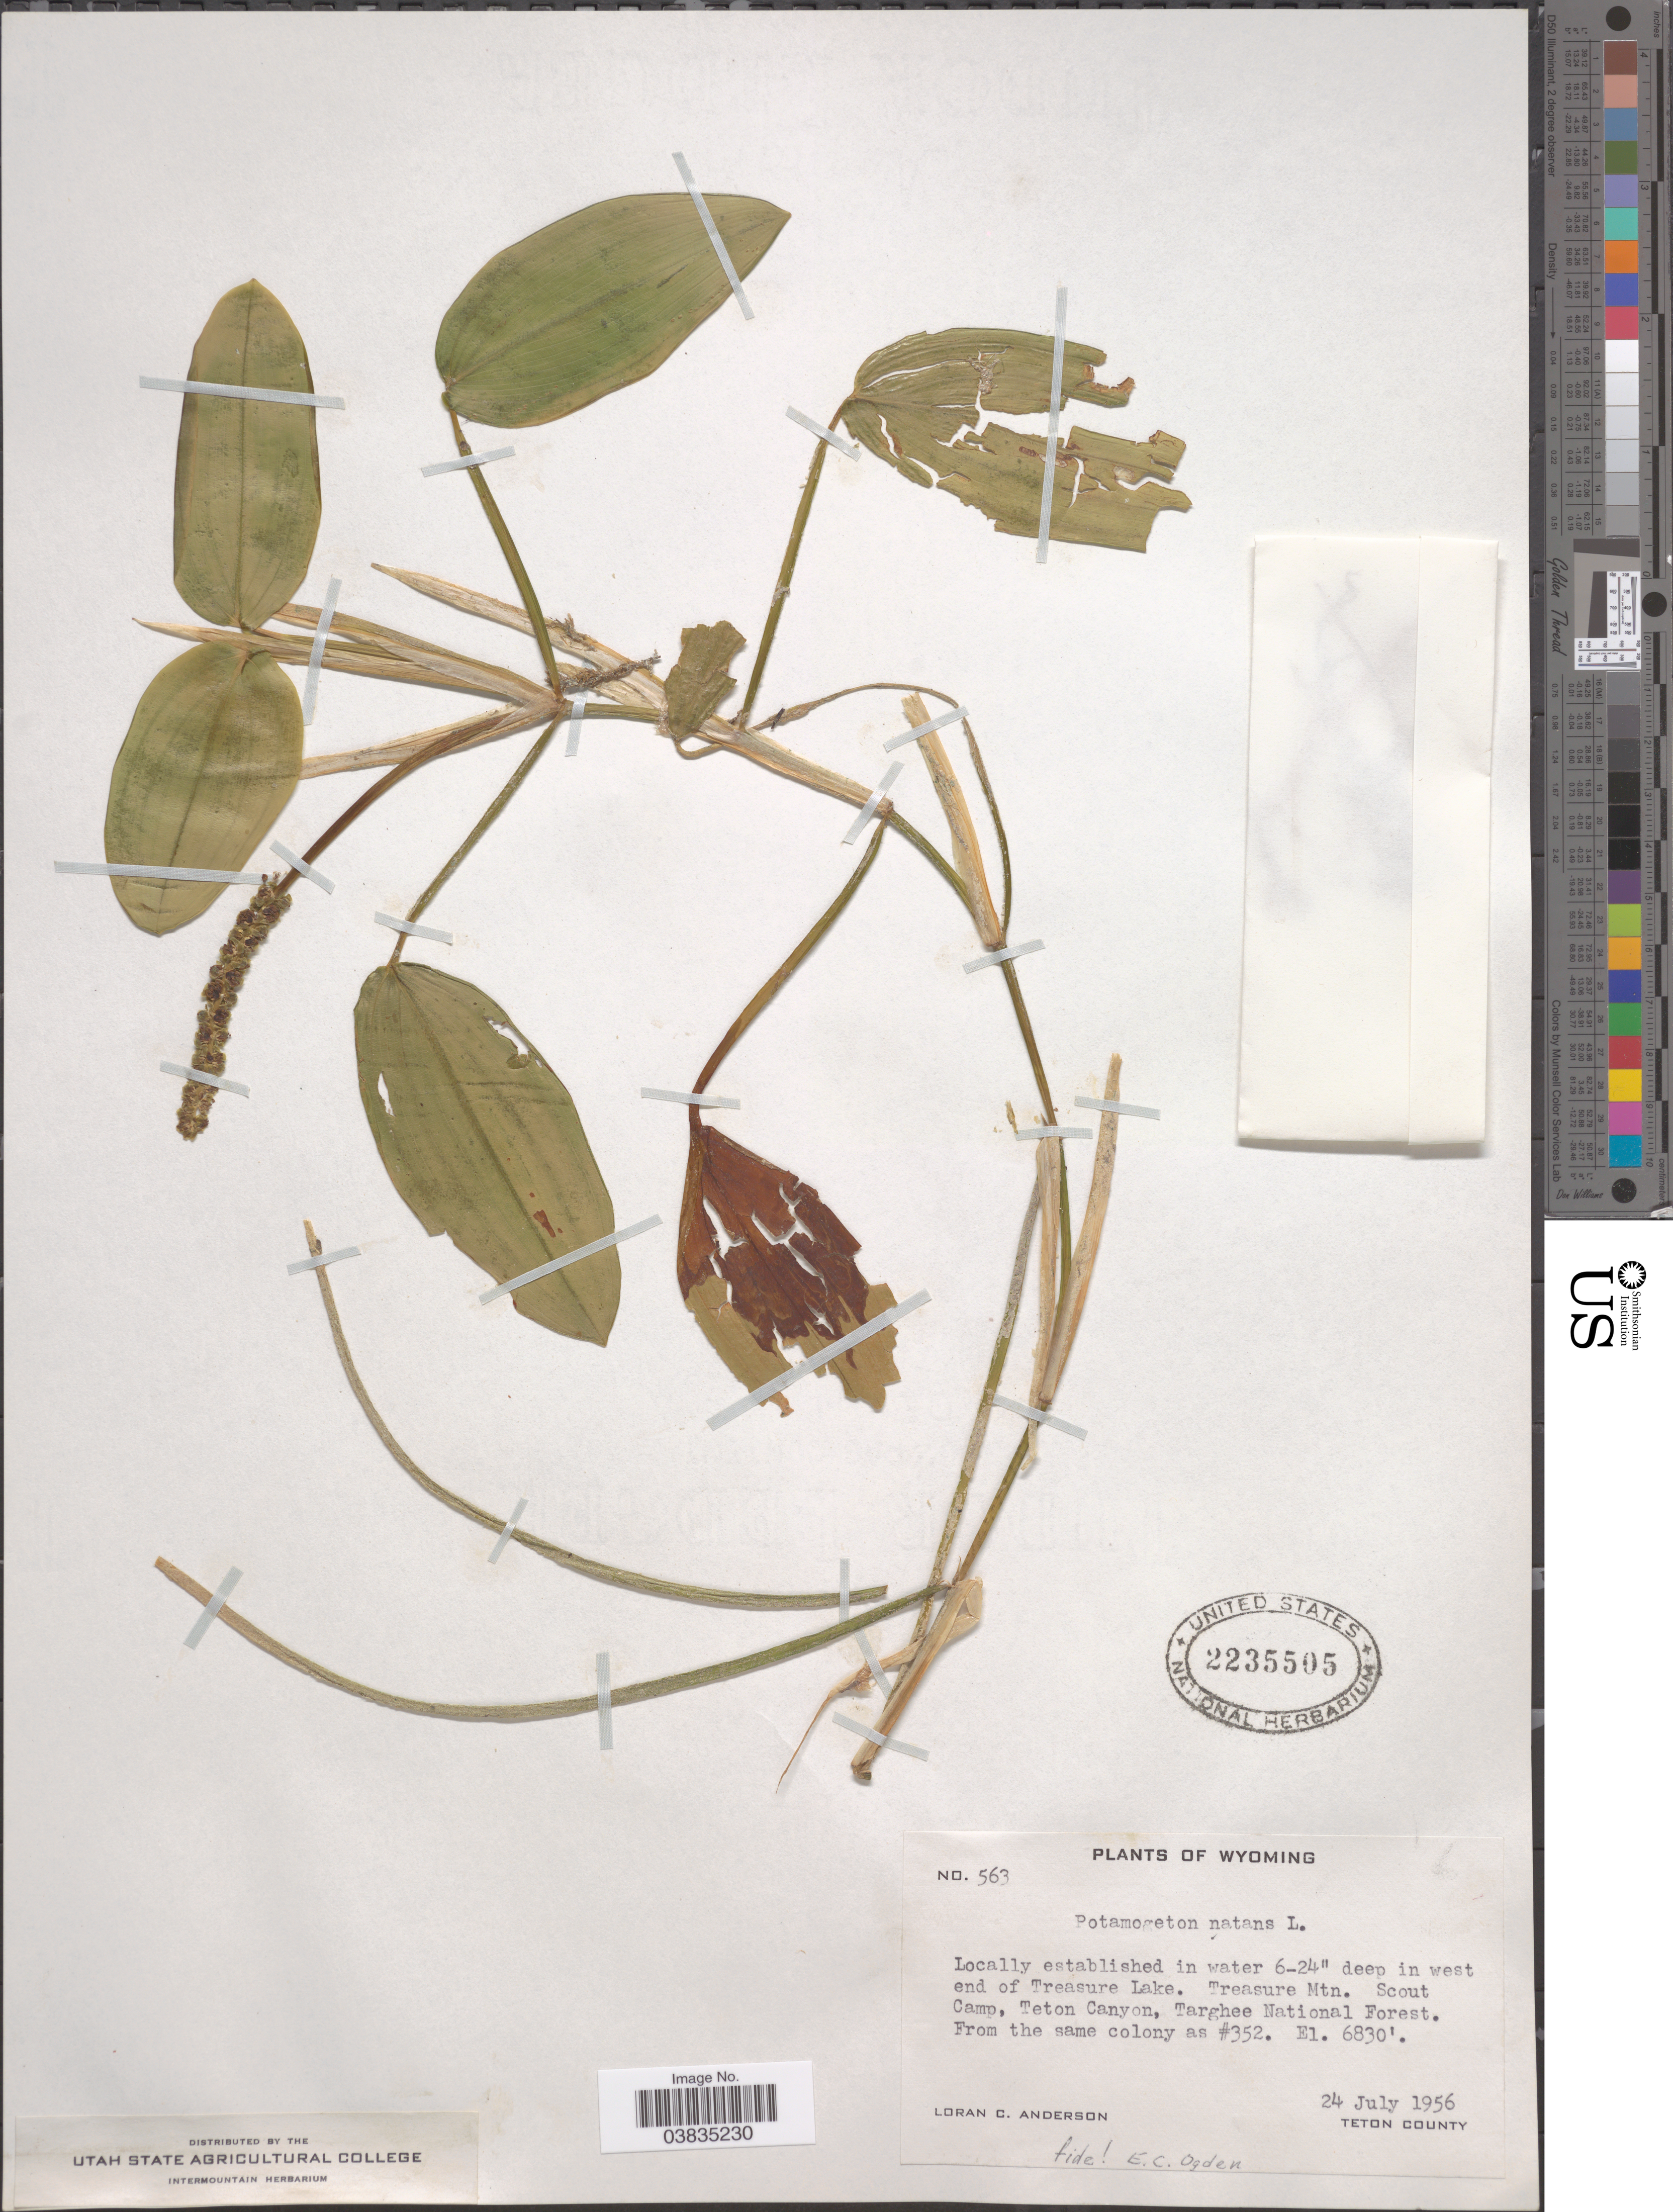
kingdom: Plantae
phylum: Tracheophyta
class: Liliopsida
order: Alismatales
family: Potamogetonaceae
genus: Potamogeton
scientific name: Potamogeton natans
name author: L.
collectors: L. C. Anderson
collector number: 563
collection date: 1956-07-24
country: United States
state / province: Wyoming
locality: West end of Treasure Lake. Treasure Mtn. Scout Camp, Teton Canyon, Targhee National Forest. Teton County.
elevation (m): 2082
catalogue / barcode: US 2235505